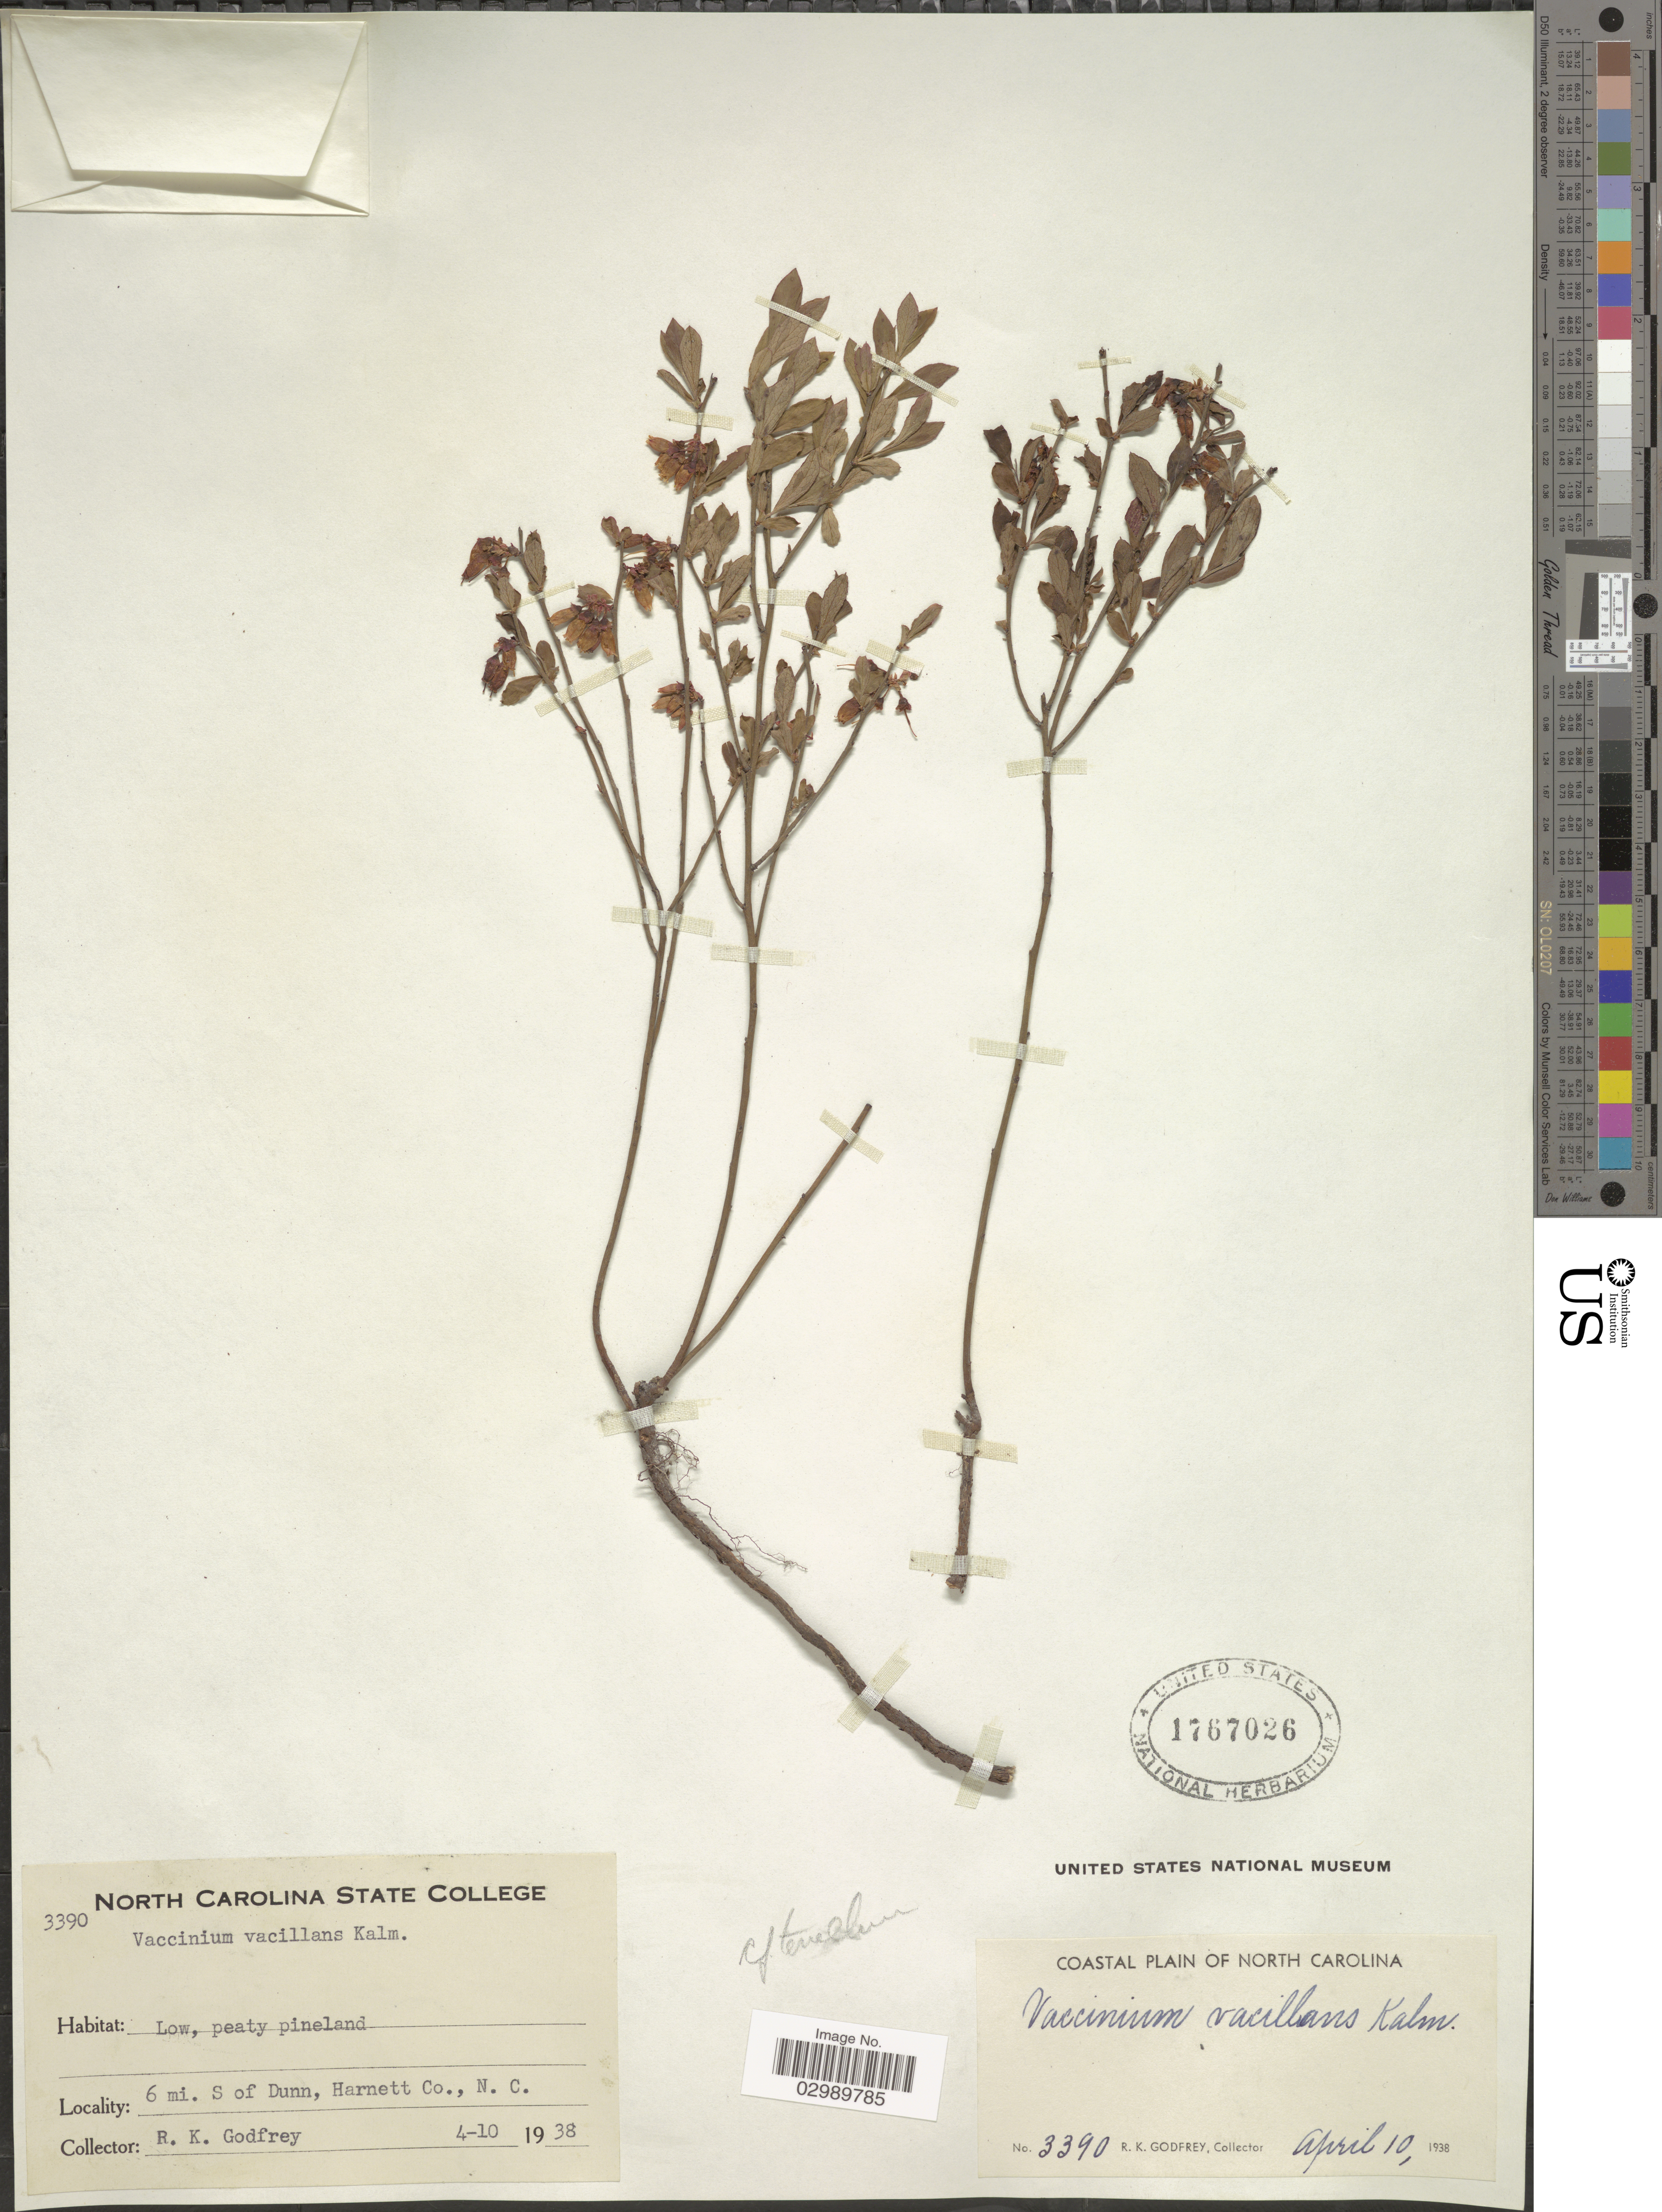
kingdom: Plantae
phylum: Tracheophyta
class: Magnoliopsida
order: Ericales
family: Ericaceae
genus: Vaccinium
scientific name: Vaccinium tenellum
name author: Aiton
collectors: R. K. Godfrey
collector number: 3390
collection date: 1938-04-10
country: United States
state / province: North Carolina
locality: Coastal plain of North Carolina. 6 mi. S of Dunn, Harnett Co.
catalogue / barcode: US 1767026